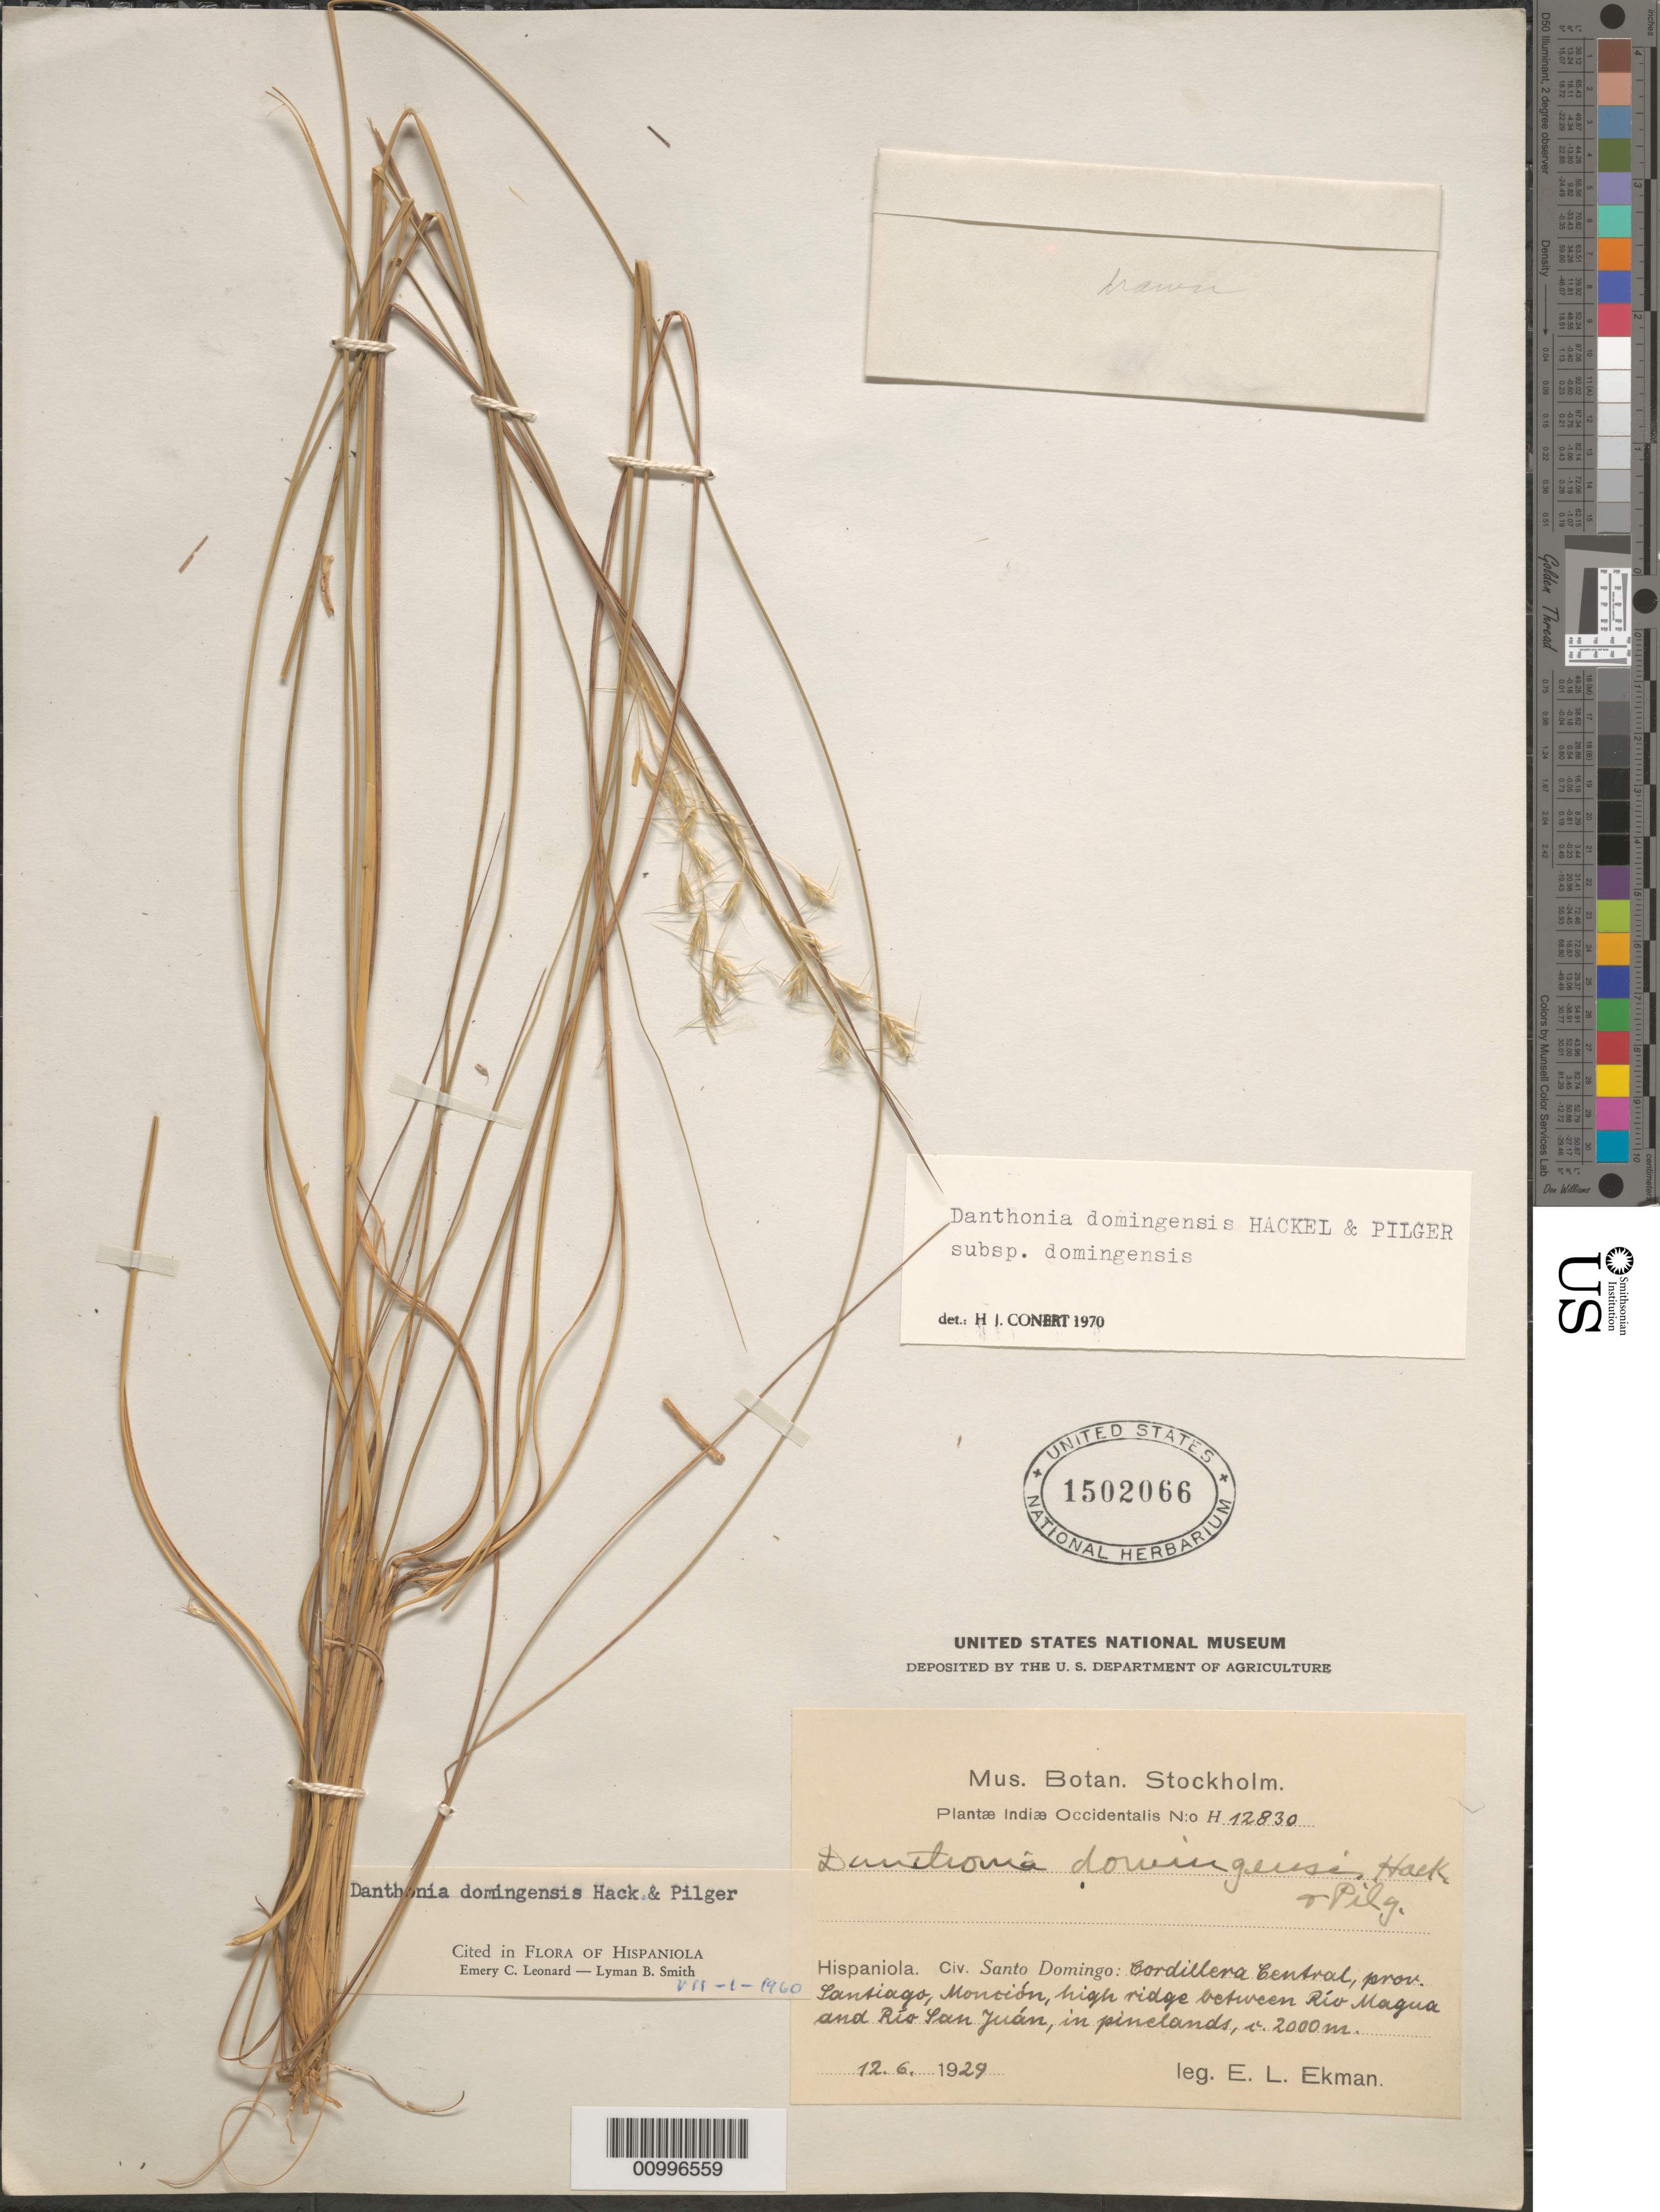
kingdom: Plantae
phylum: Tracheophyta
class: Liliopsida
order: Poales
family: Poaceae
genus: Danthonia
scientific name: Danthonia domingensis subsp. domingensis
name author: Hack. & Pilg.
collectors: E. L. Ekman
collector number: H 12830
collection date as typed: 12 Jun 1929 or 06 Dec 1929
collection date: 1929-06-12 or 1929-12-06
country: Dominican Republic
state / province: Santiago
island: Hispaniola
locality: Moncion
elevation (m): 2000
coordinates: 0 N, 0 E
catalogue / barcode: US 1502066